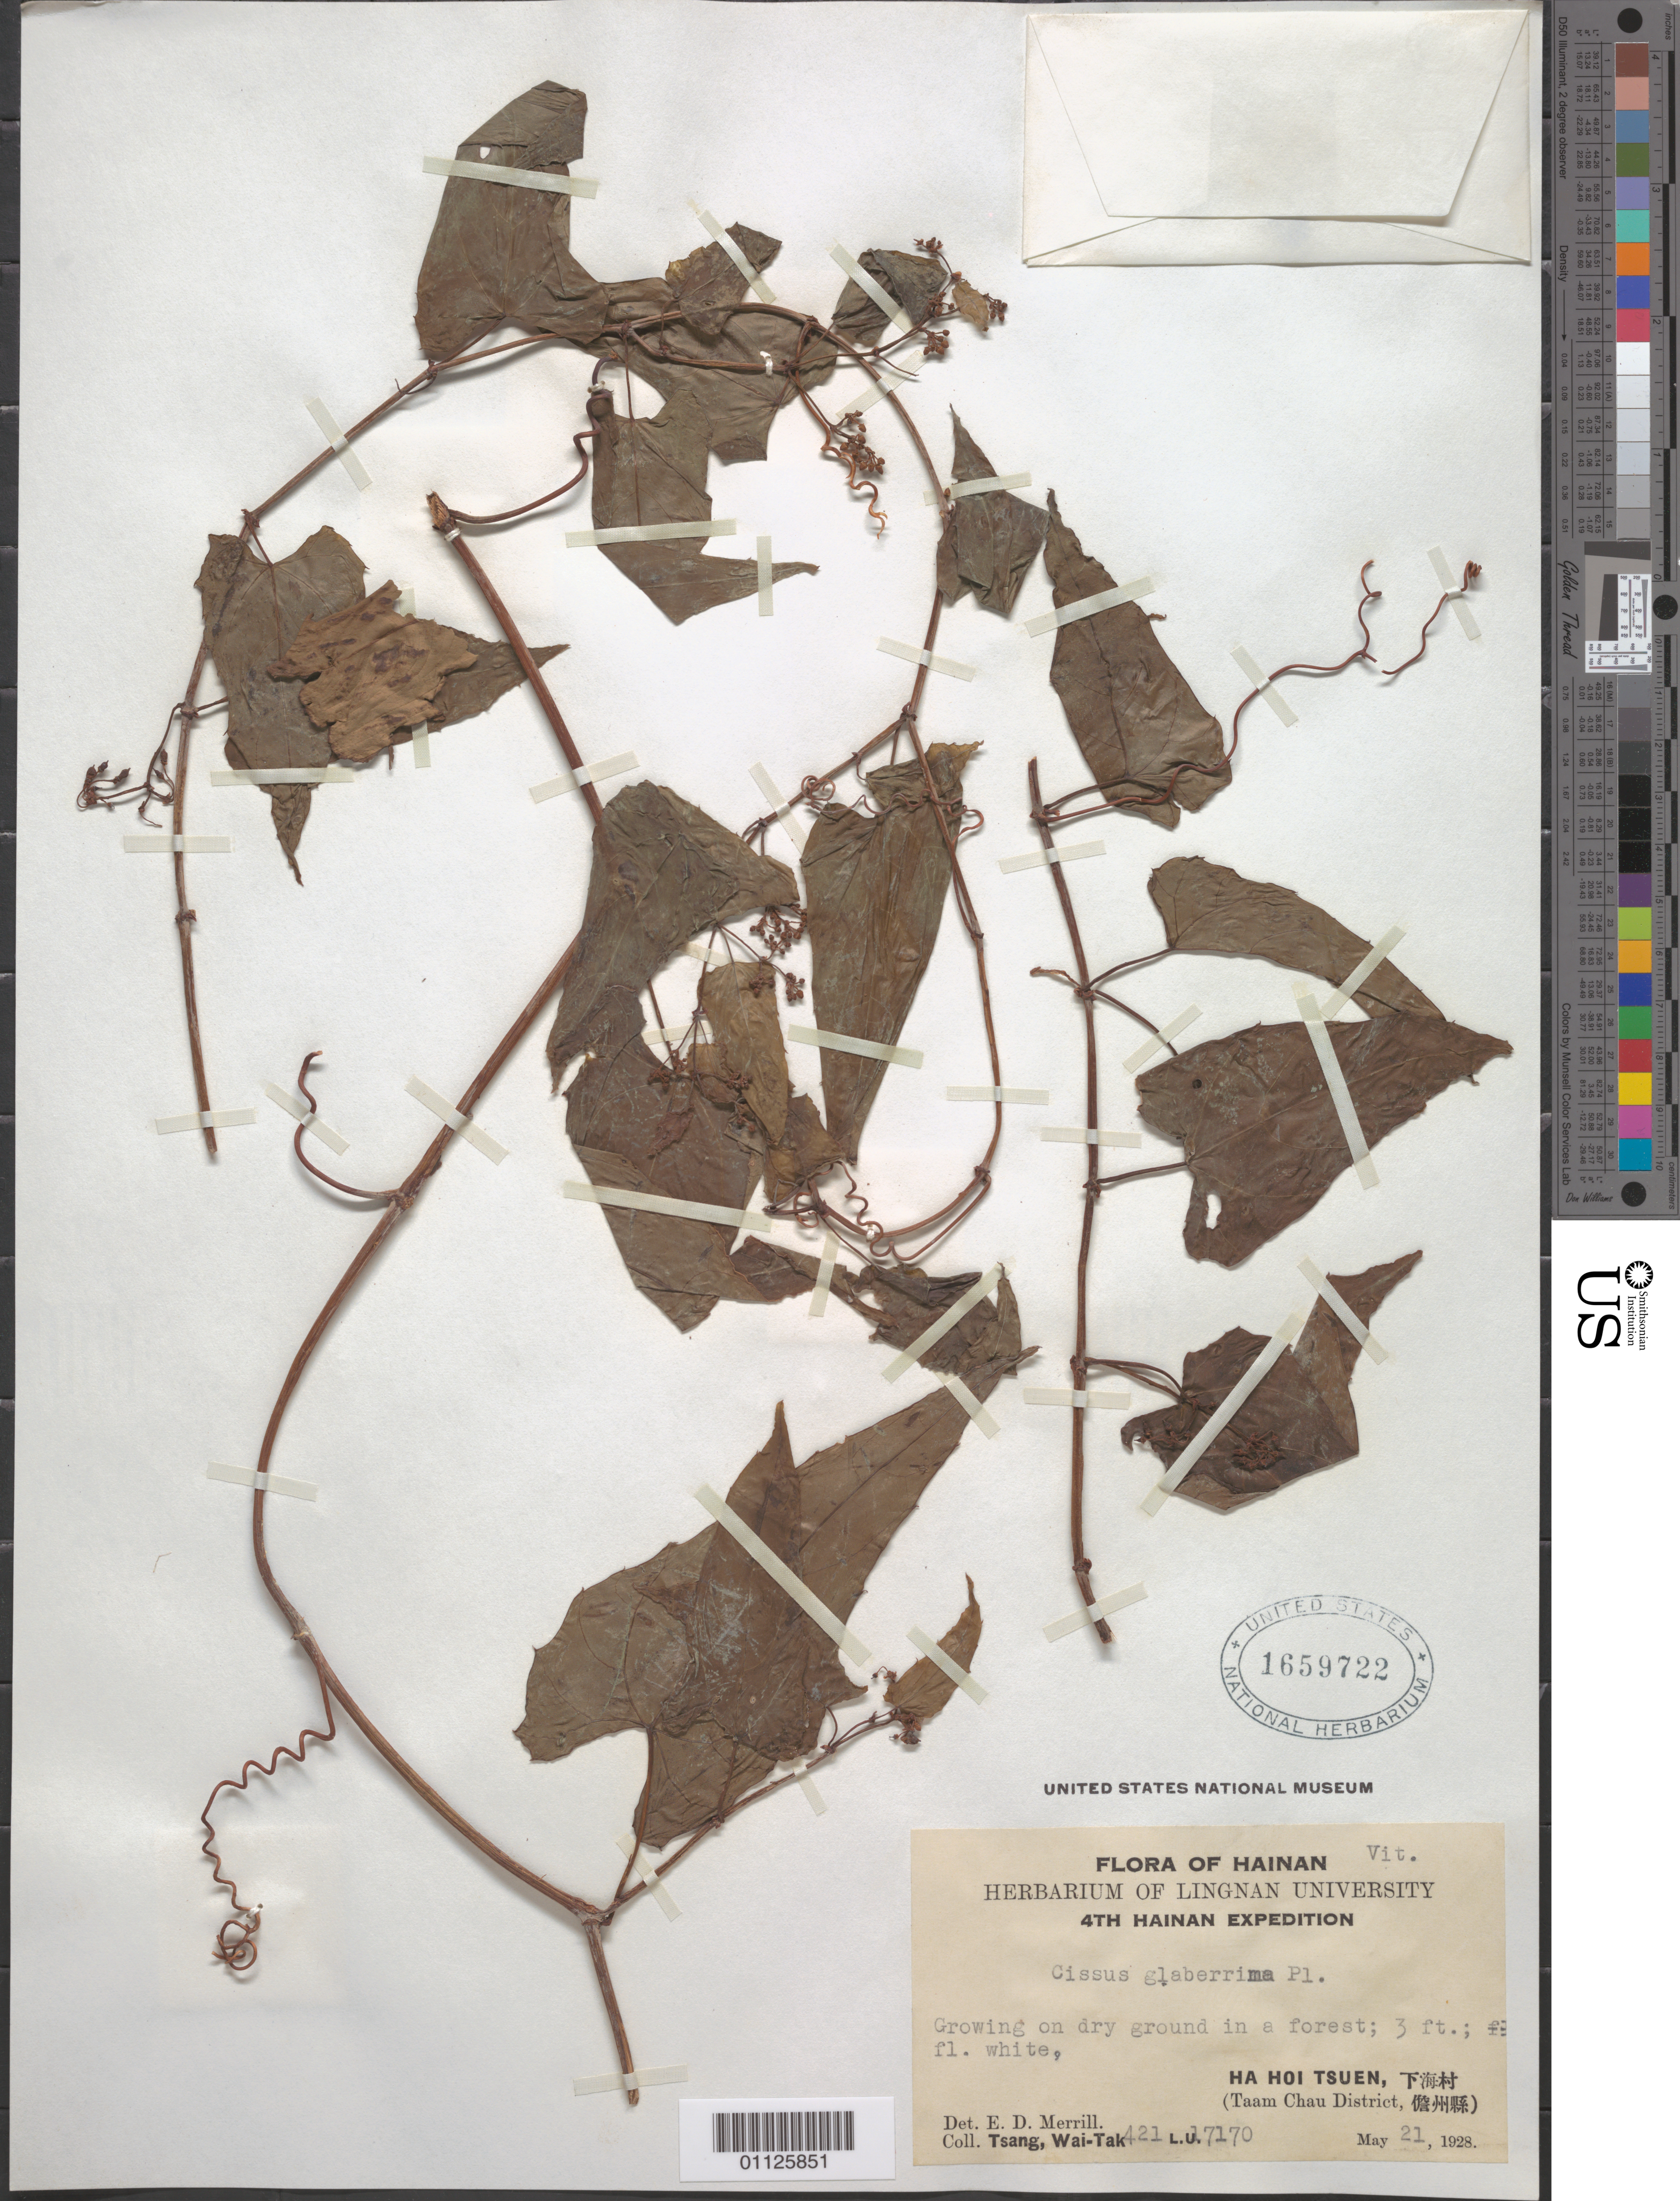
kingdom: Plantae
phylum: Tracheophyta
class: Magnoliopsida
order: Vitales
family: Vitaceae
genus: Cissus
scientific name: Cissus glaberrima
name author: Planch.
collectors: W. T. Tsang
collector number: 421 and 17170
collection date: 1928-05-21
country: China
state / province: Hainan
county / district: Taam Chau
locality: Ha Hoi Tsuen.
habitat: Growing on dry ground in a forest.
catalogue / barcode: US 1659722